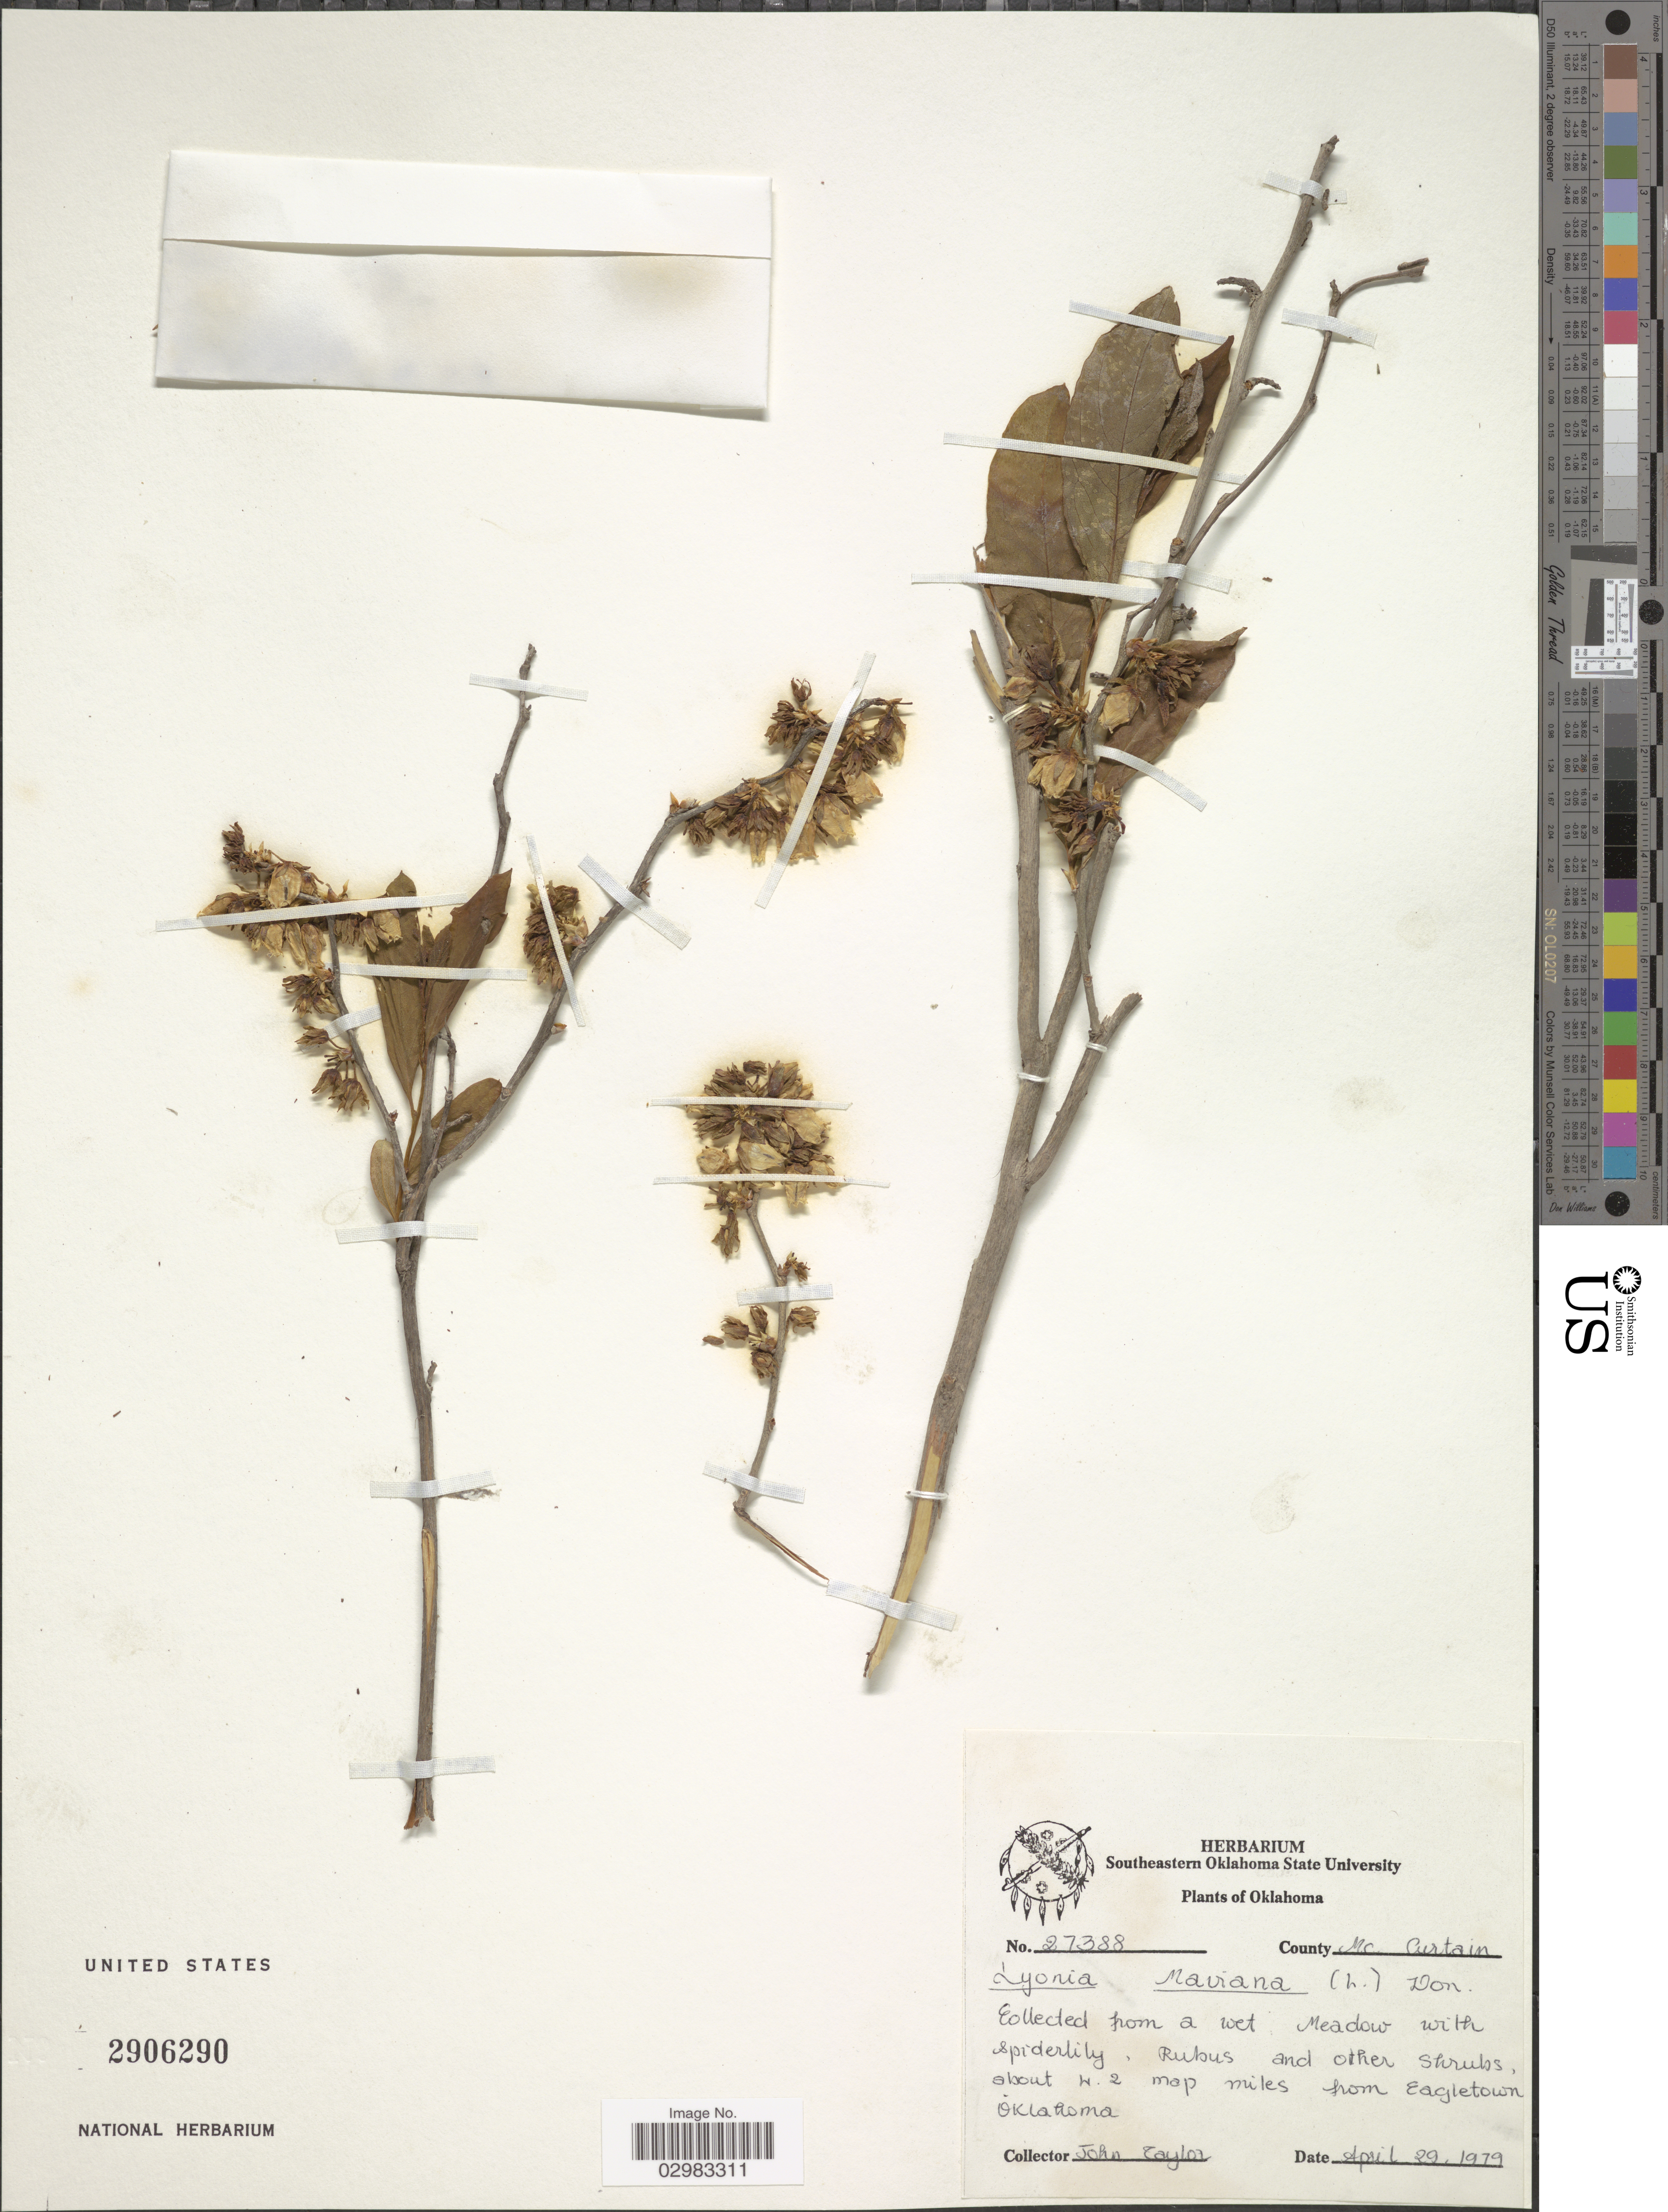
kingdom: Plantae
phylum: Tracheophyta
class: Magnoliopsida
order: Ericales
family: Ericaceae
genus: Lyonia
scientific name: Lyonia mariana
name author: (L.) D. Don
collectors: J. Taylor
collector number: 27388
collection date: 1979-04-29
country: United States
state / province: Oklahoma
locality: County Mc Curtain. About W. 2 map miles from Eagletown Oklahoma.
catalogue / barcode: US 2906290